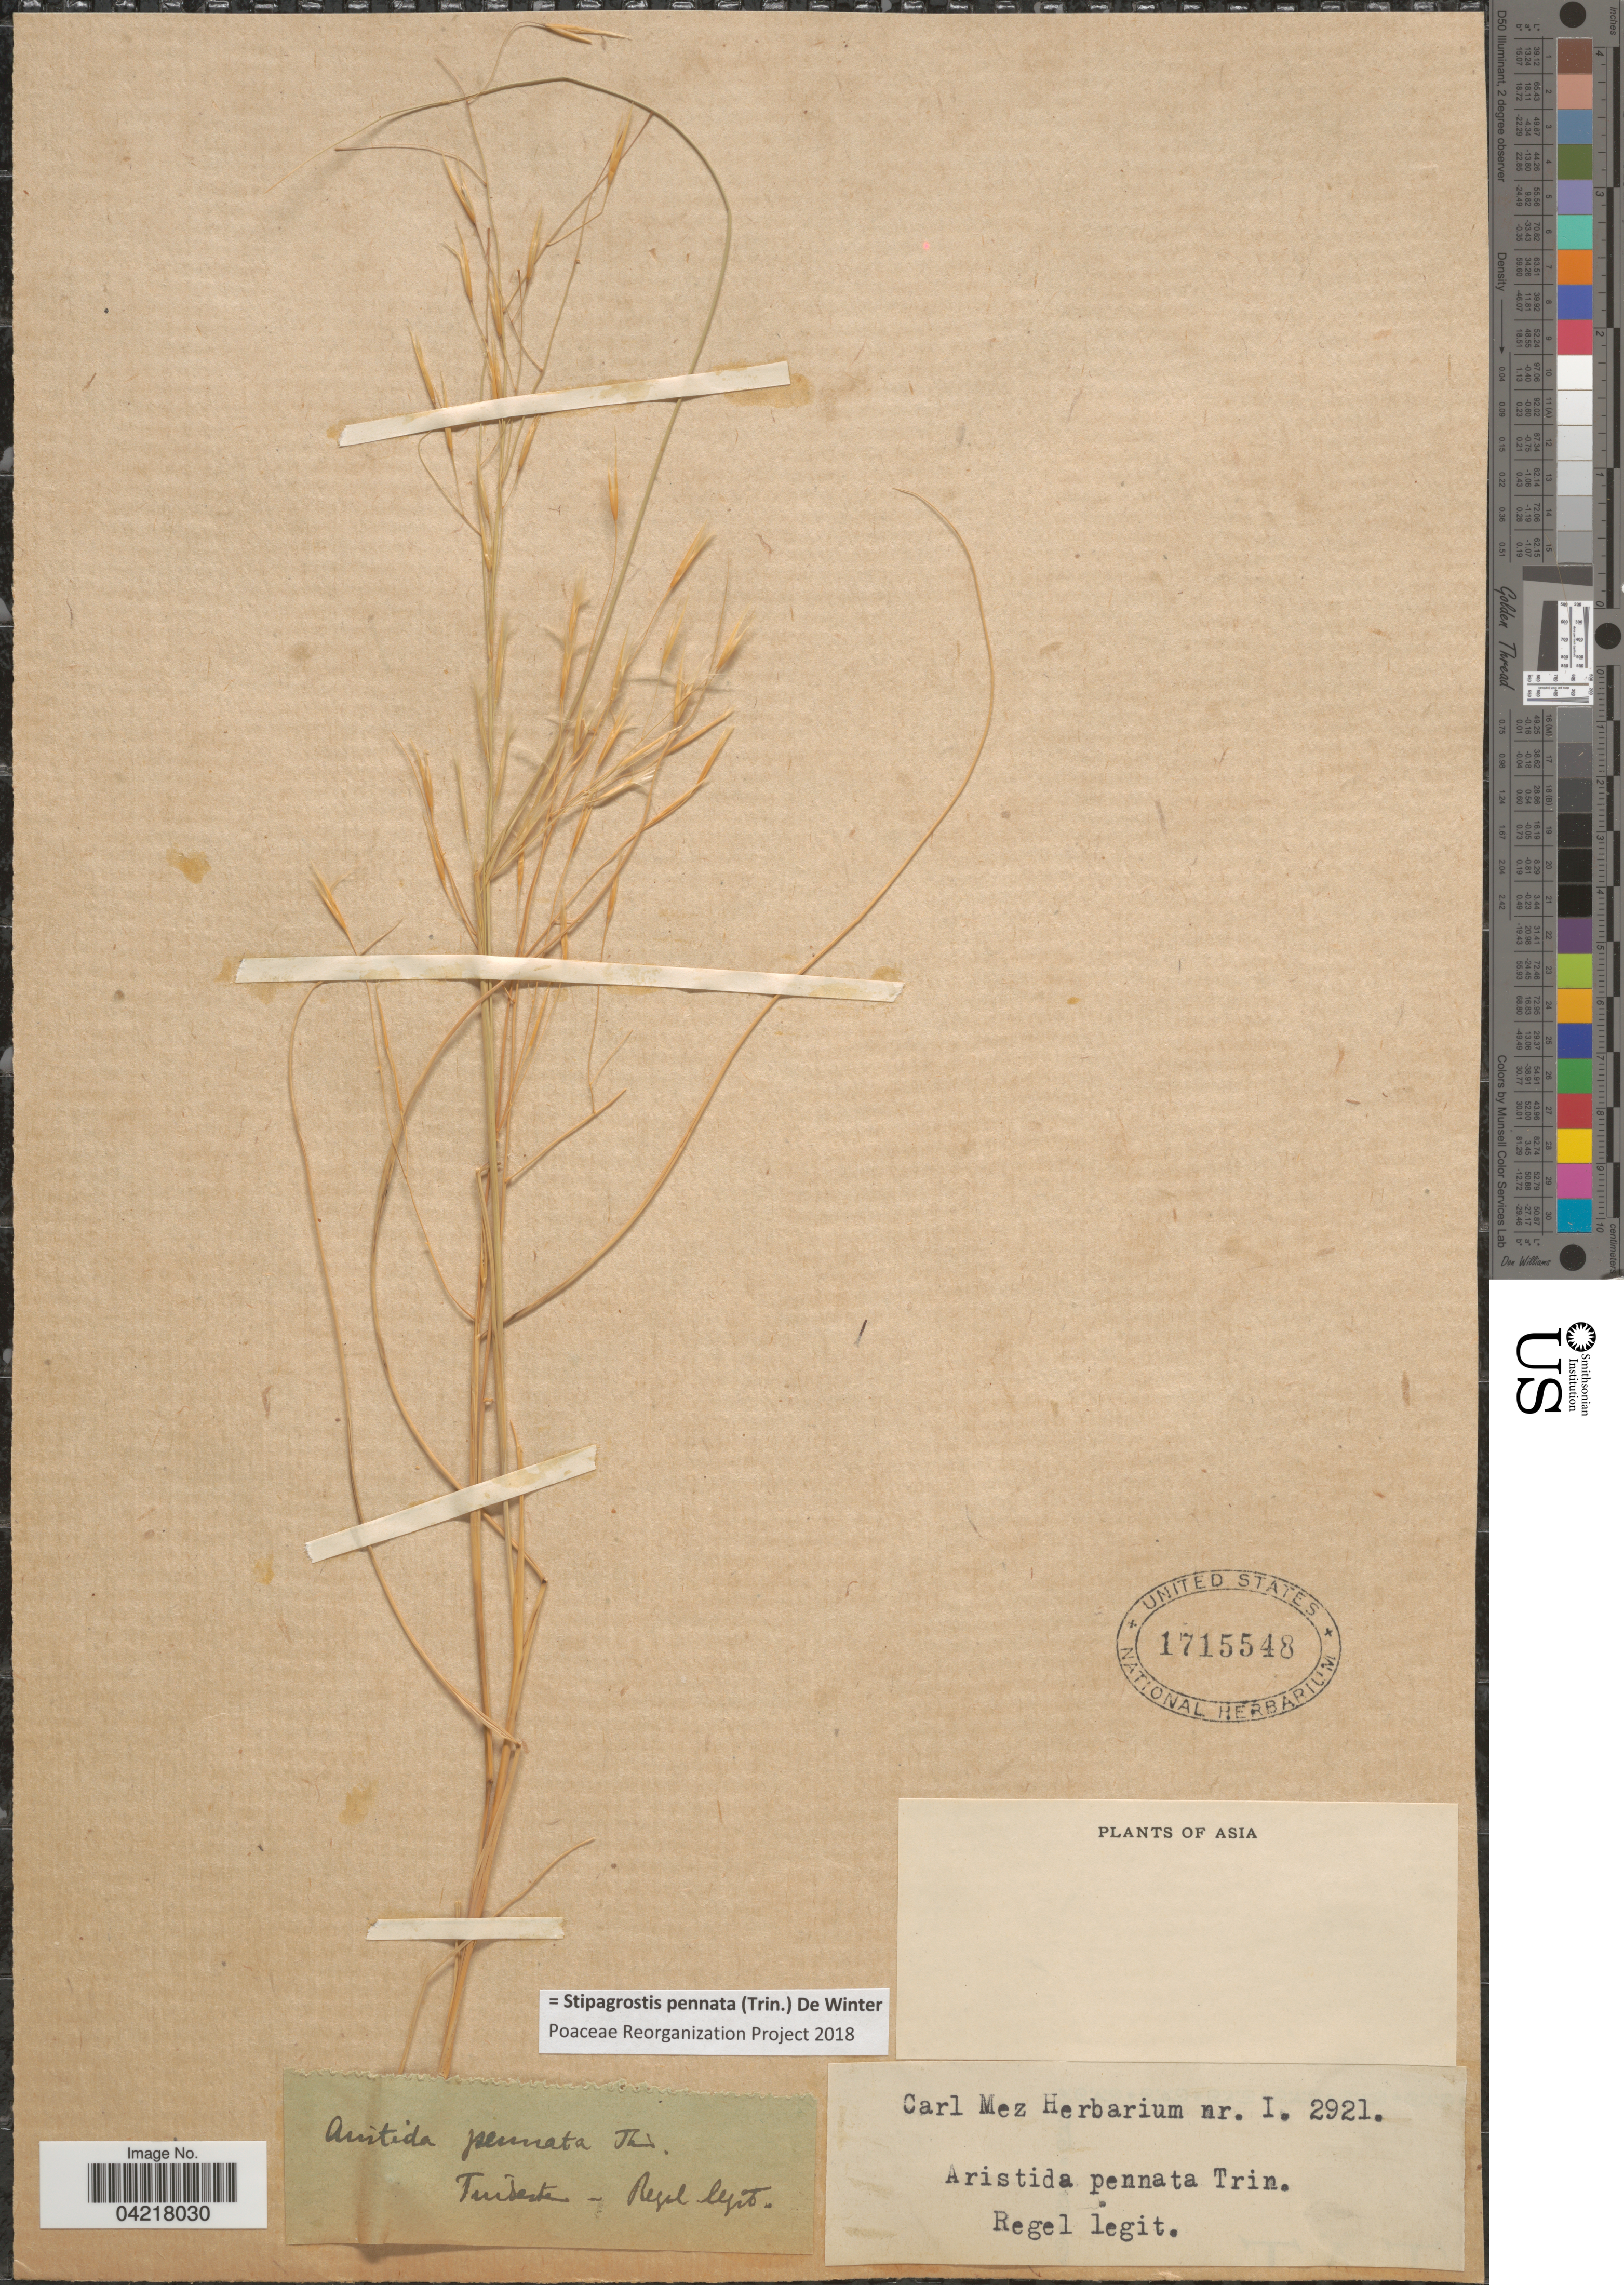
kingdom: Plantae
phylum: Tracheophyta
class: Liliopsida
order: Poales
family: Poaceae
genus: Stipagrostis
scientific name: Stipagrostis pennata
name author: (Trin.) De Winter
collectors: Regel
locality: Asia. Turkestan.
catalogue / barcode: US 1715548